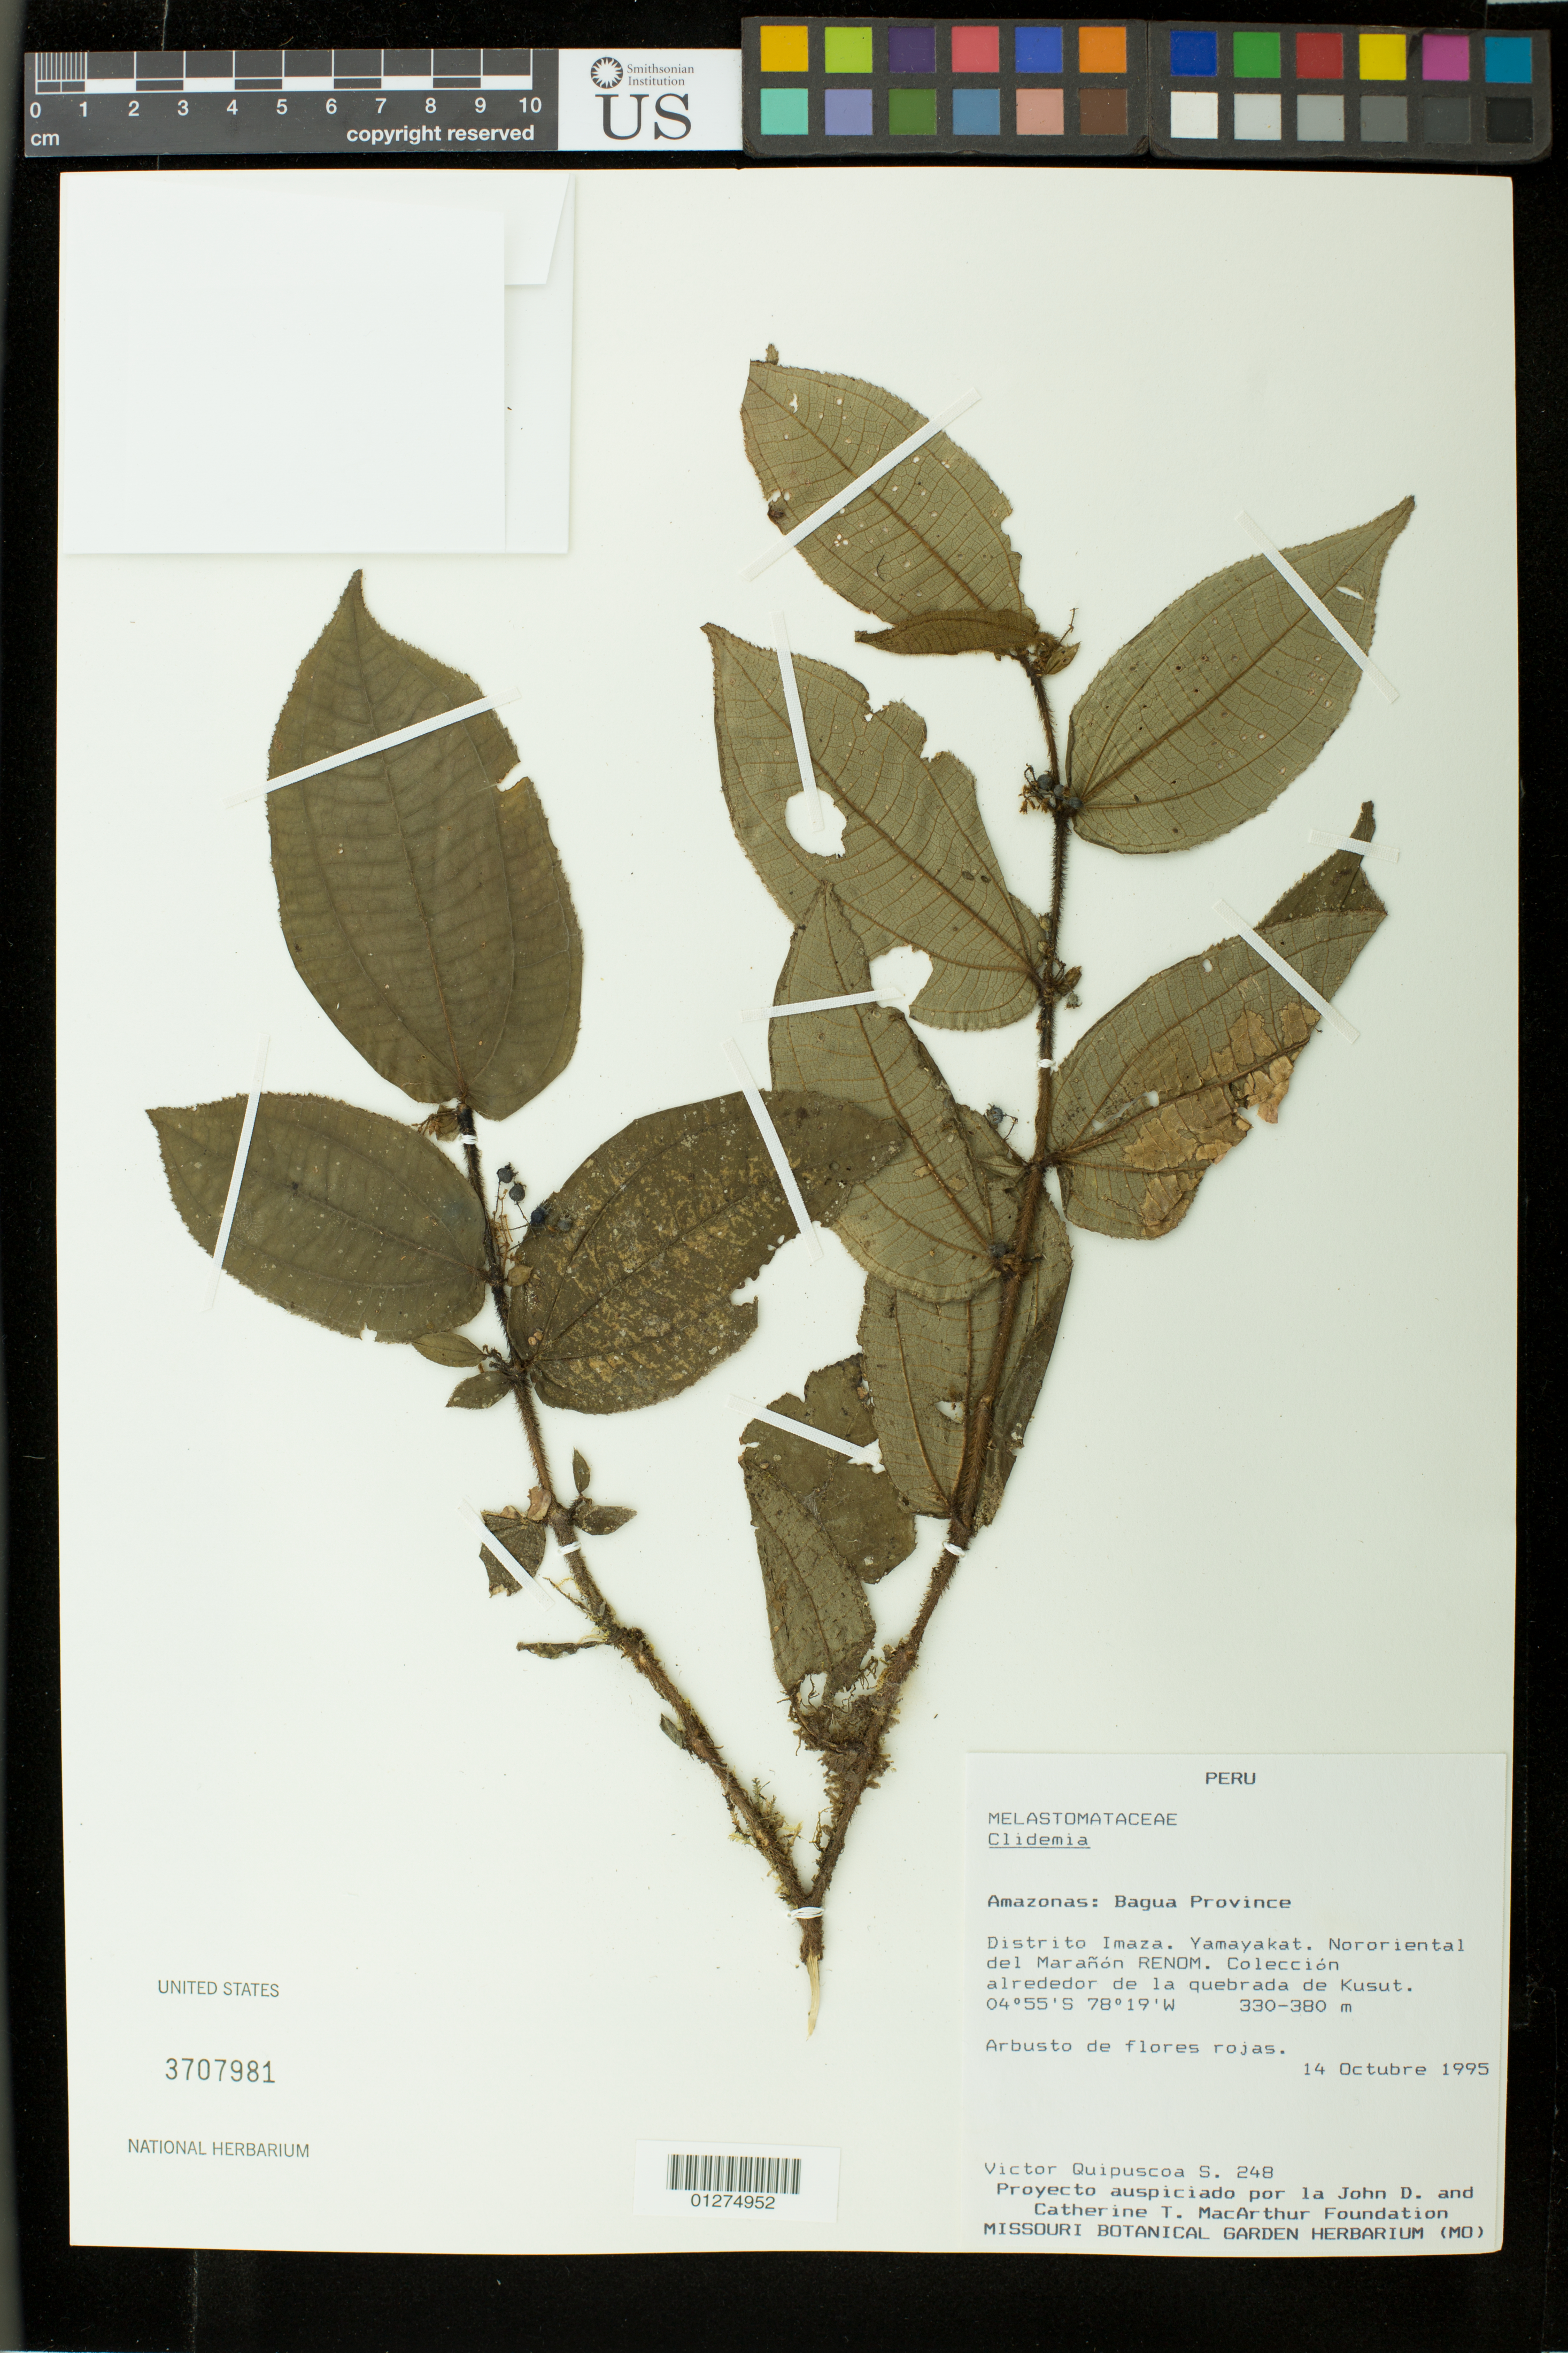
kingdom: Plantae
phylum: Tracheophyta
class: Magnoliopsida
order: Myrtales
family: Melastomataceae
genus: Clidemia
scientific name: Clidemia sp.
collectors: V. Quipuscoa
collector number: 248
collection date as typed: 14 Oct 1995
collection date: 1995-10-14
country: Peru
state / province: Amazonas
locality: Prov. Bagua, dtto. Imaza: Yamayakat, nororiental del Marañón RENOM; colección alrededor de la quebrada de Kusut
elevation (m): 330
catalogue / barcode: US 3707981